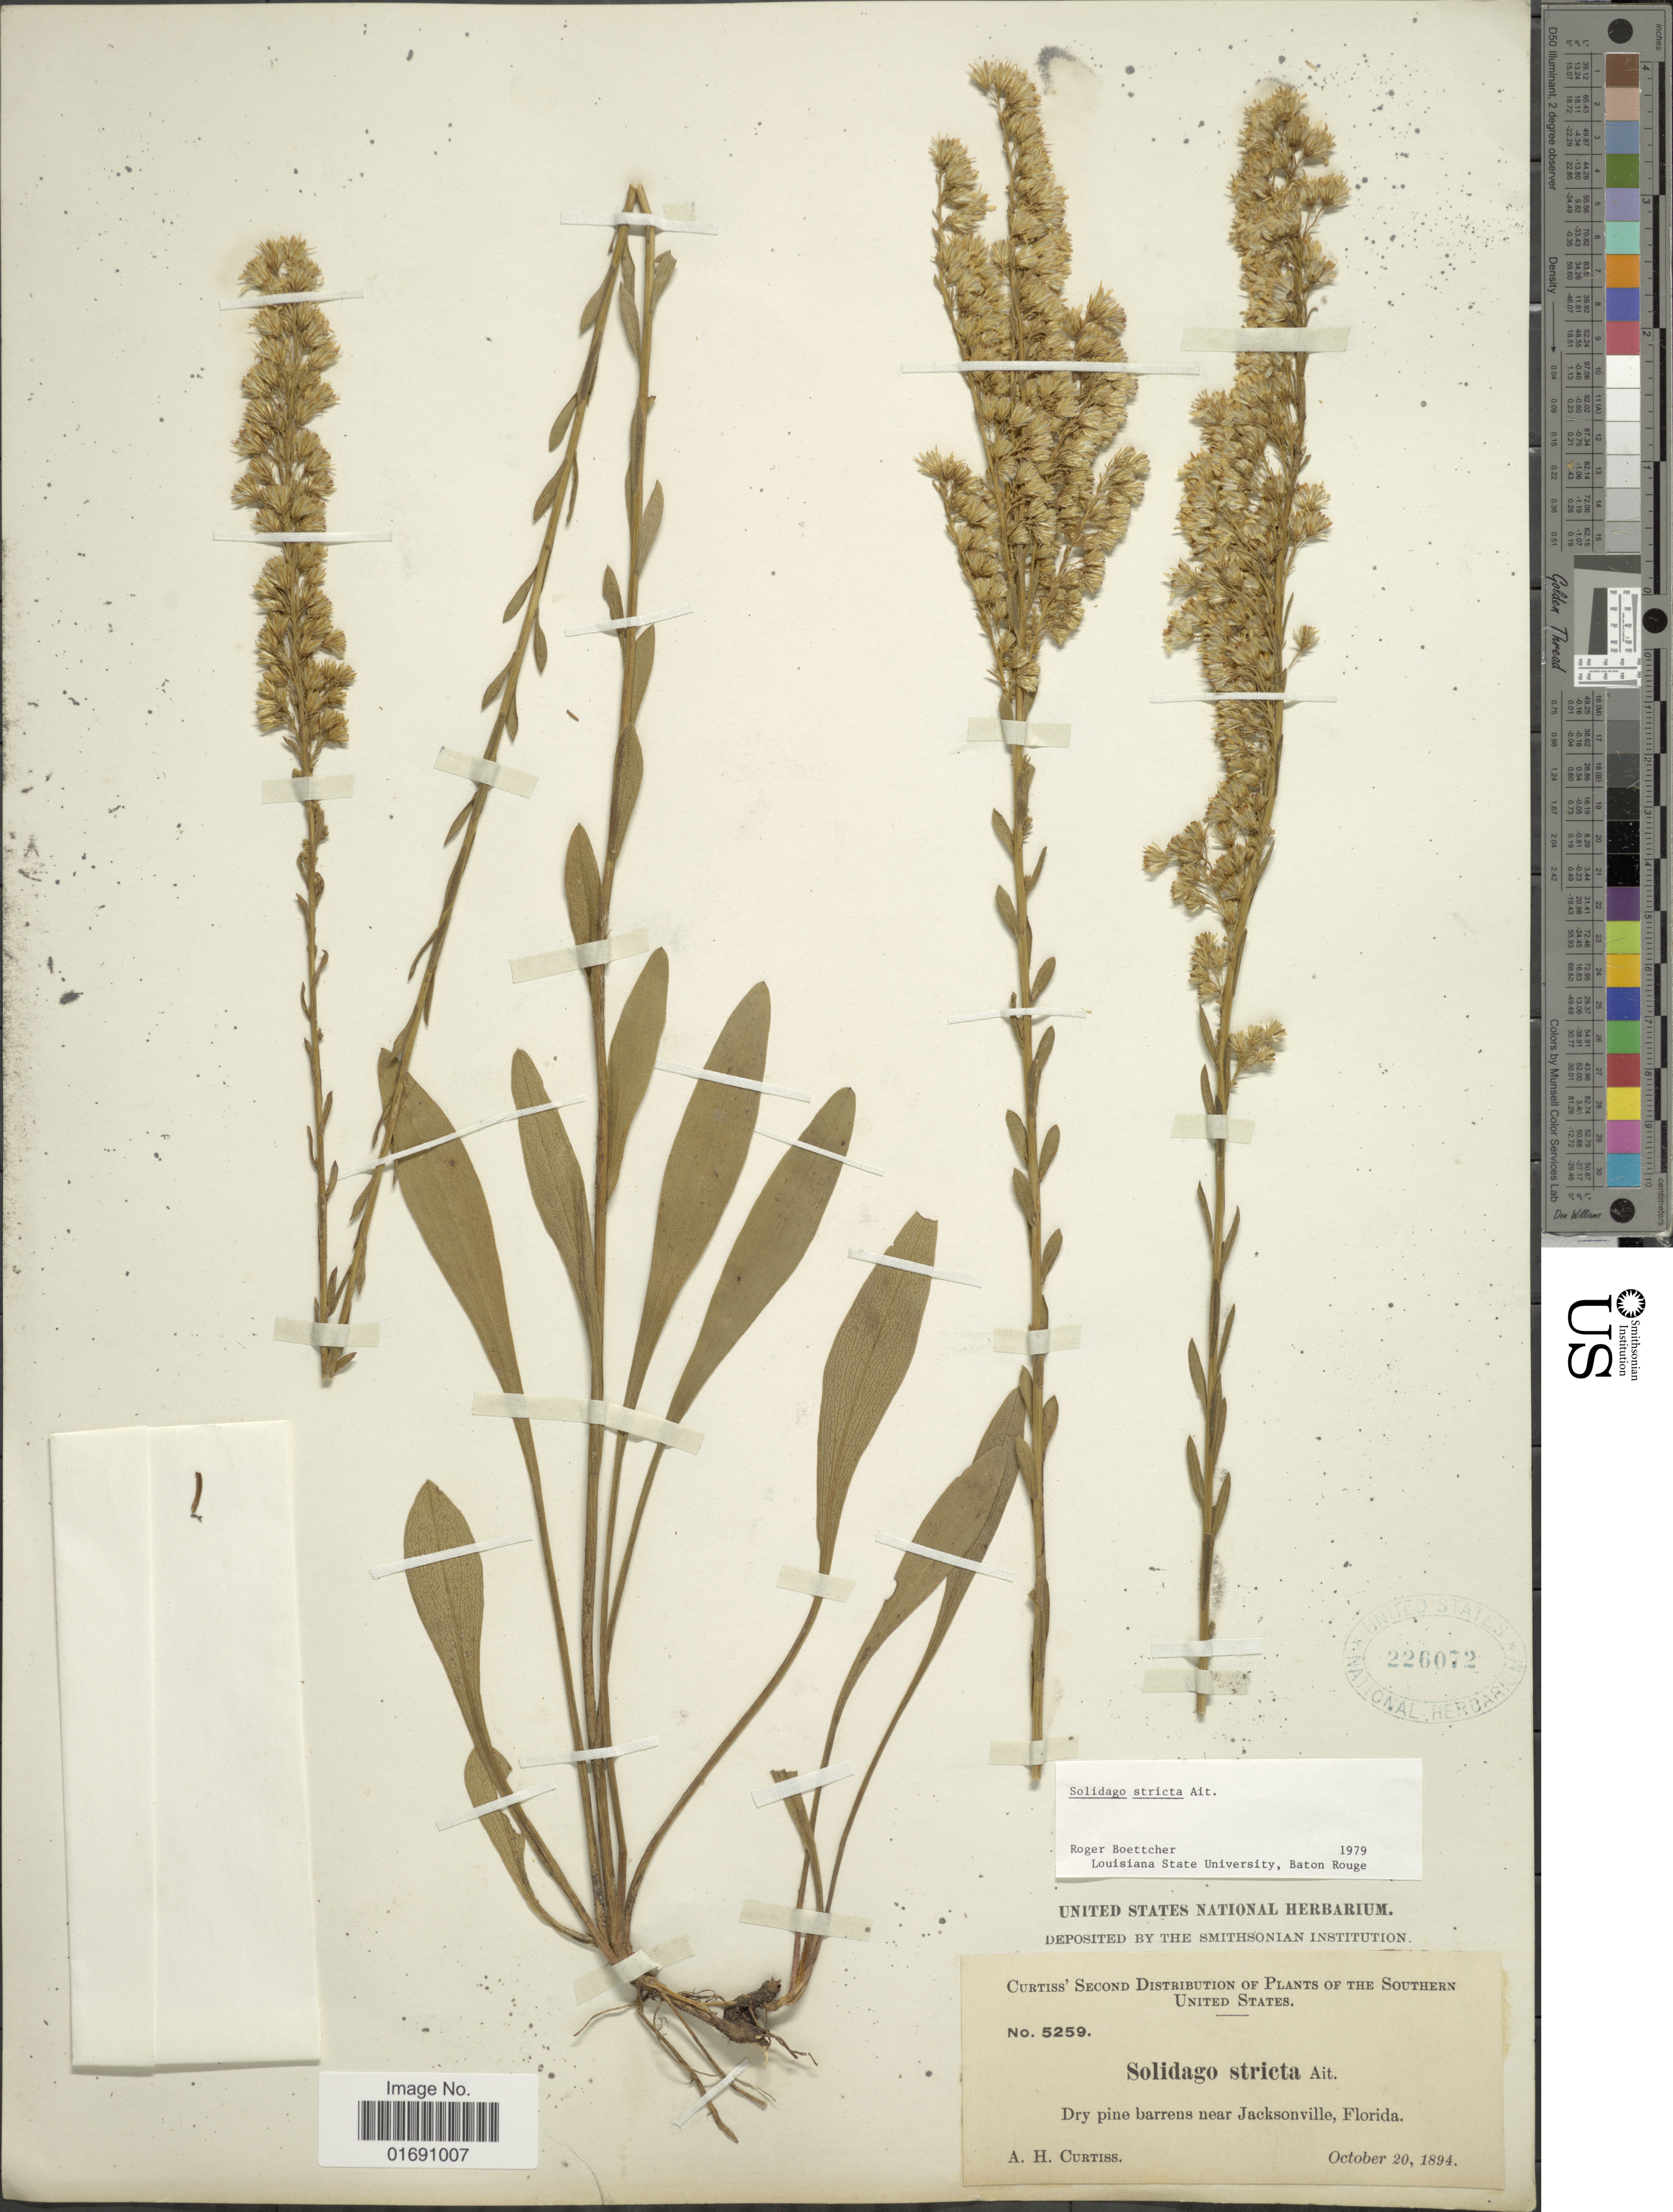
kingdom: Plantae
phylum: Tracheophyta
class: Magnoliopsida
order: Asterales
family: Asteraceae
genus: Solidago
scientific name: Solidago stricta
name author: Aiton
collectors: A. H. Curtiss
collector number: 5259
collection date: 1894-10-20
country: United States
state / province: Florida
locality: Dry pine barrens near Jacksonville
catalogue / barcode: US 226072